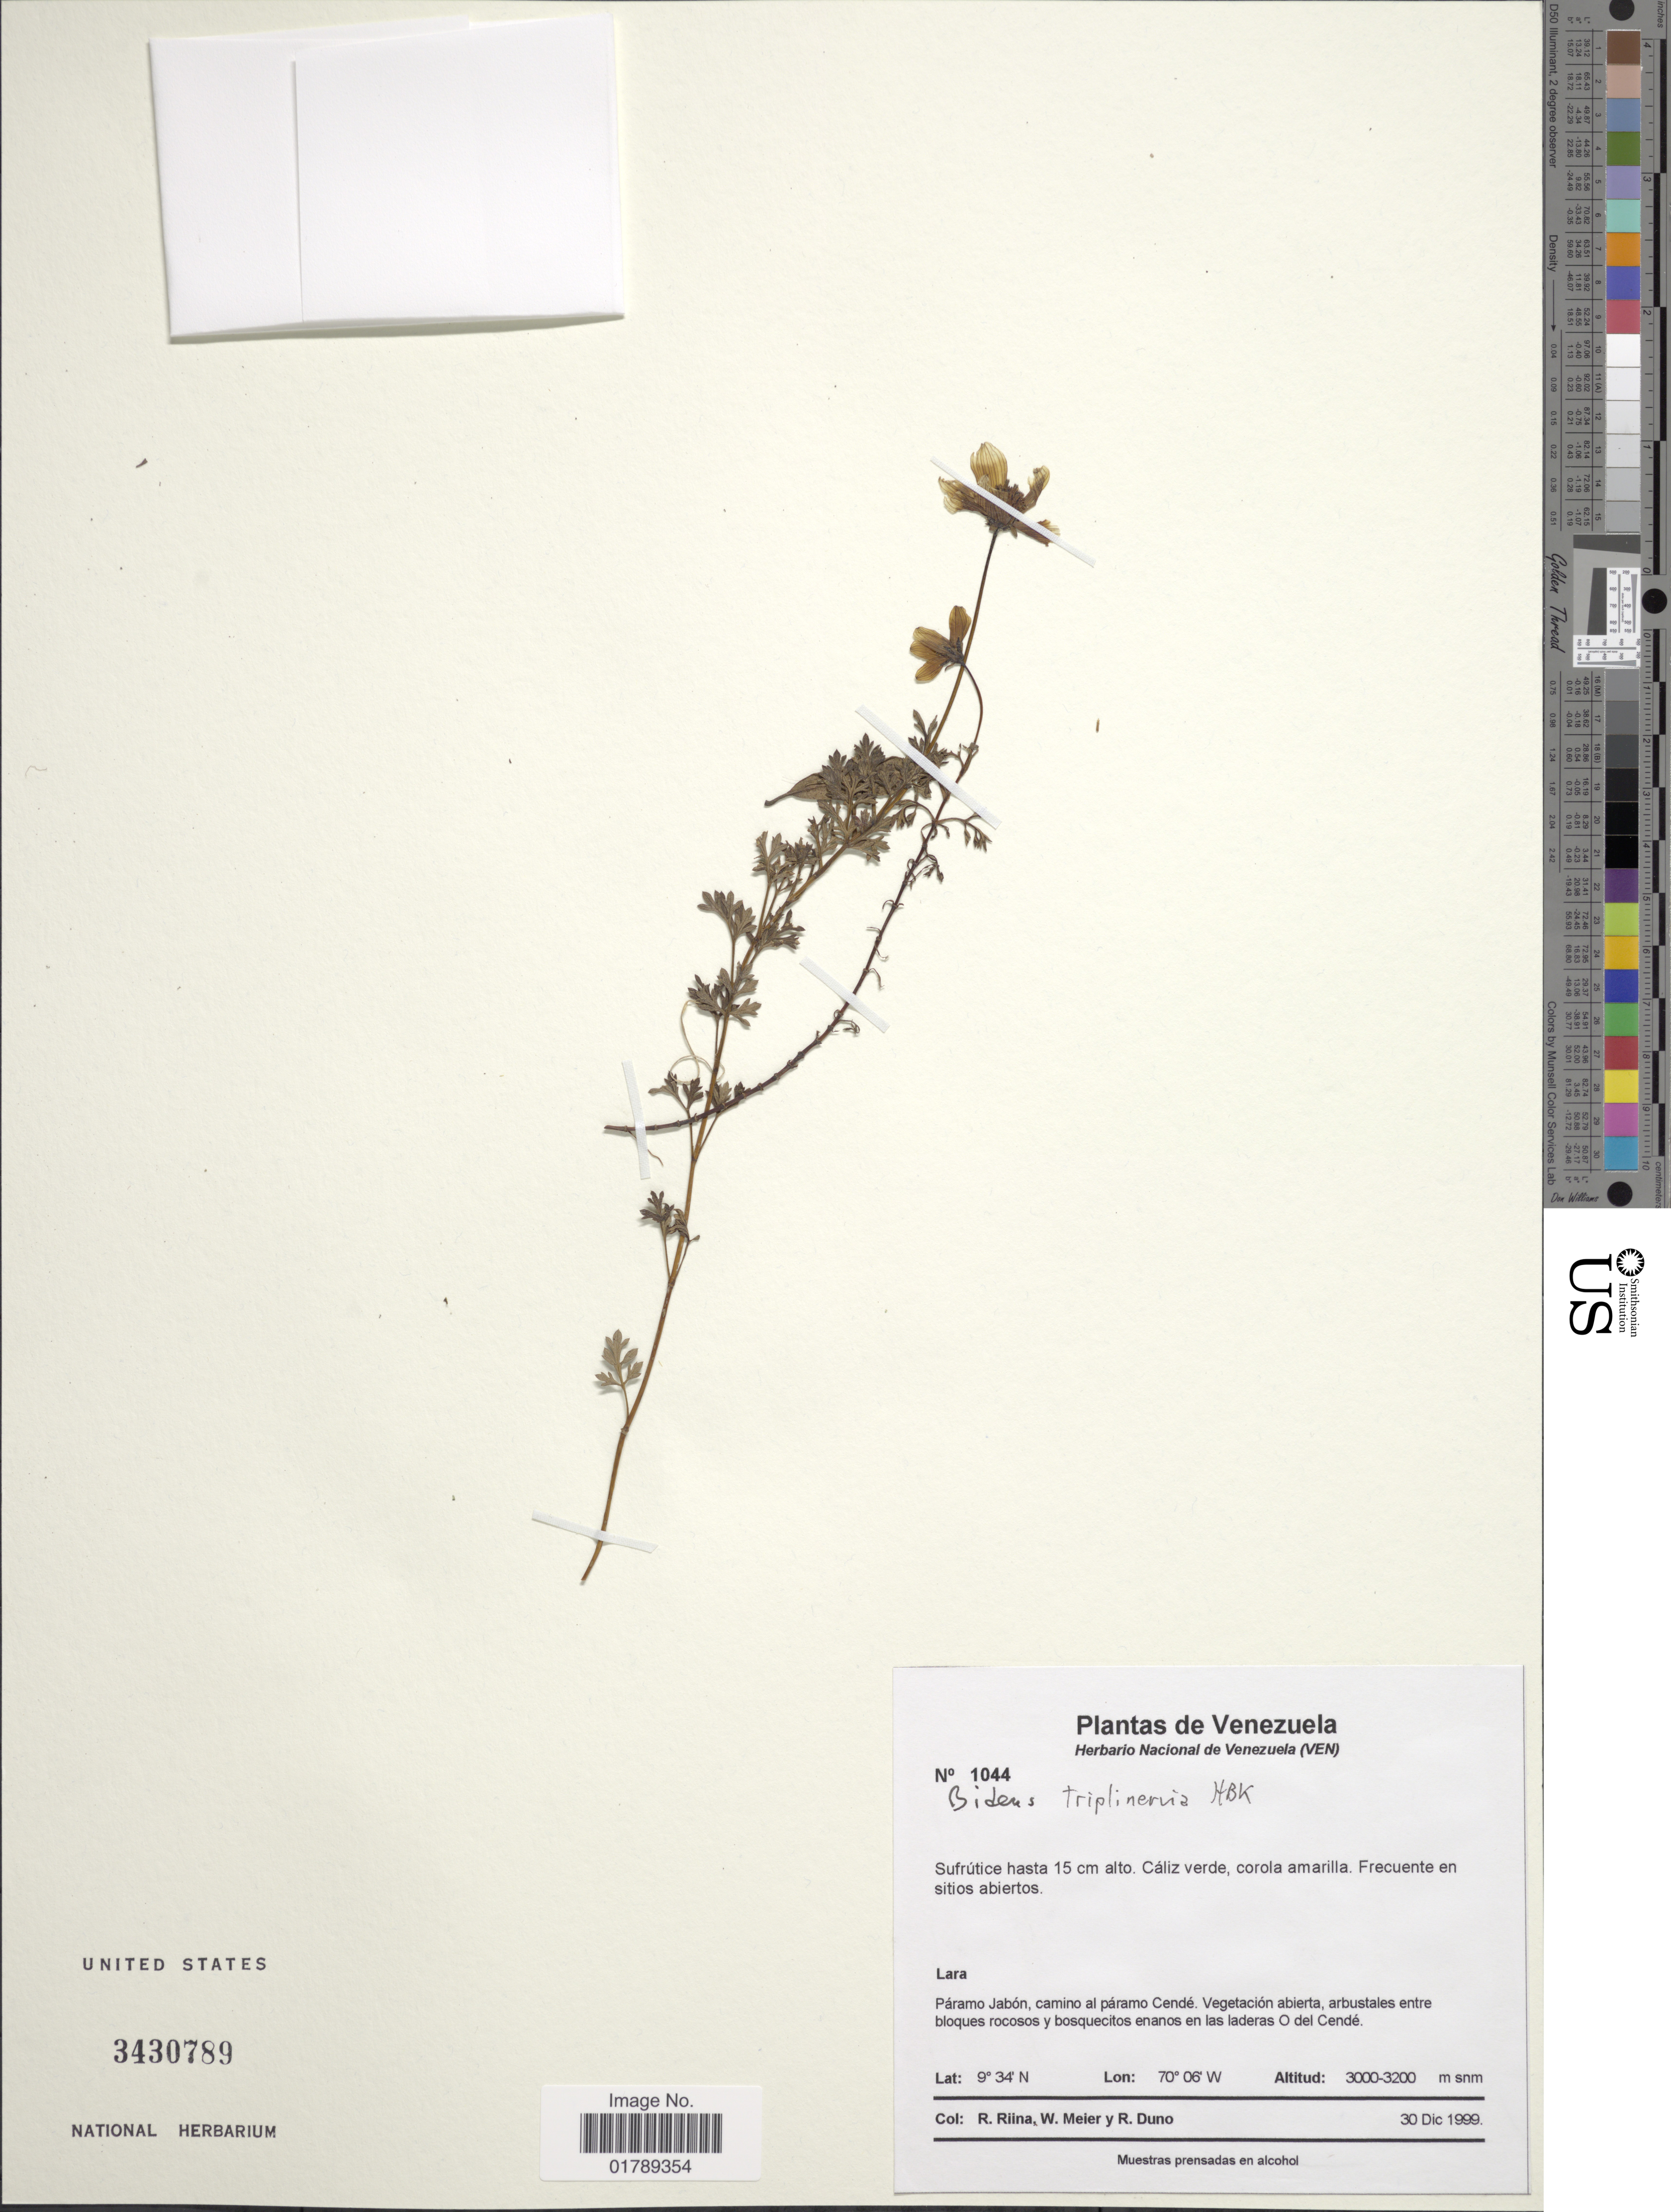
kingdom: Plantae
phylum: Tracheophyta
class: Magnoliopsida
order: Asterales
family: Asteraceae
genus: Bidens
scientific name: Bidens triplinervia var. macrantha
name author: (Wedd.) Sherff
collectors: R. Riina, W. Meier & R. Duno de Stefano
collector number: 1044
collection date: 1999-12-30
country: Venezuela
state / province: Lara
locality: Páramo Jabón, camino al páramo Cendé. en las laderas O del Cendé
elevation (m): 3000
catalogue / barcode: US 3430789